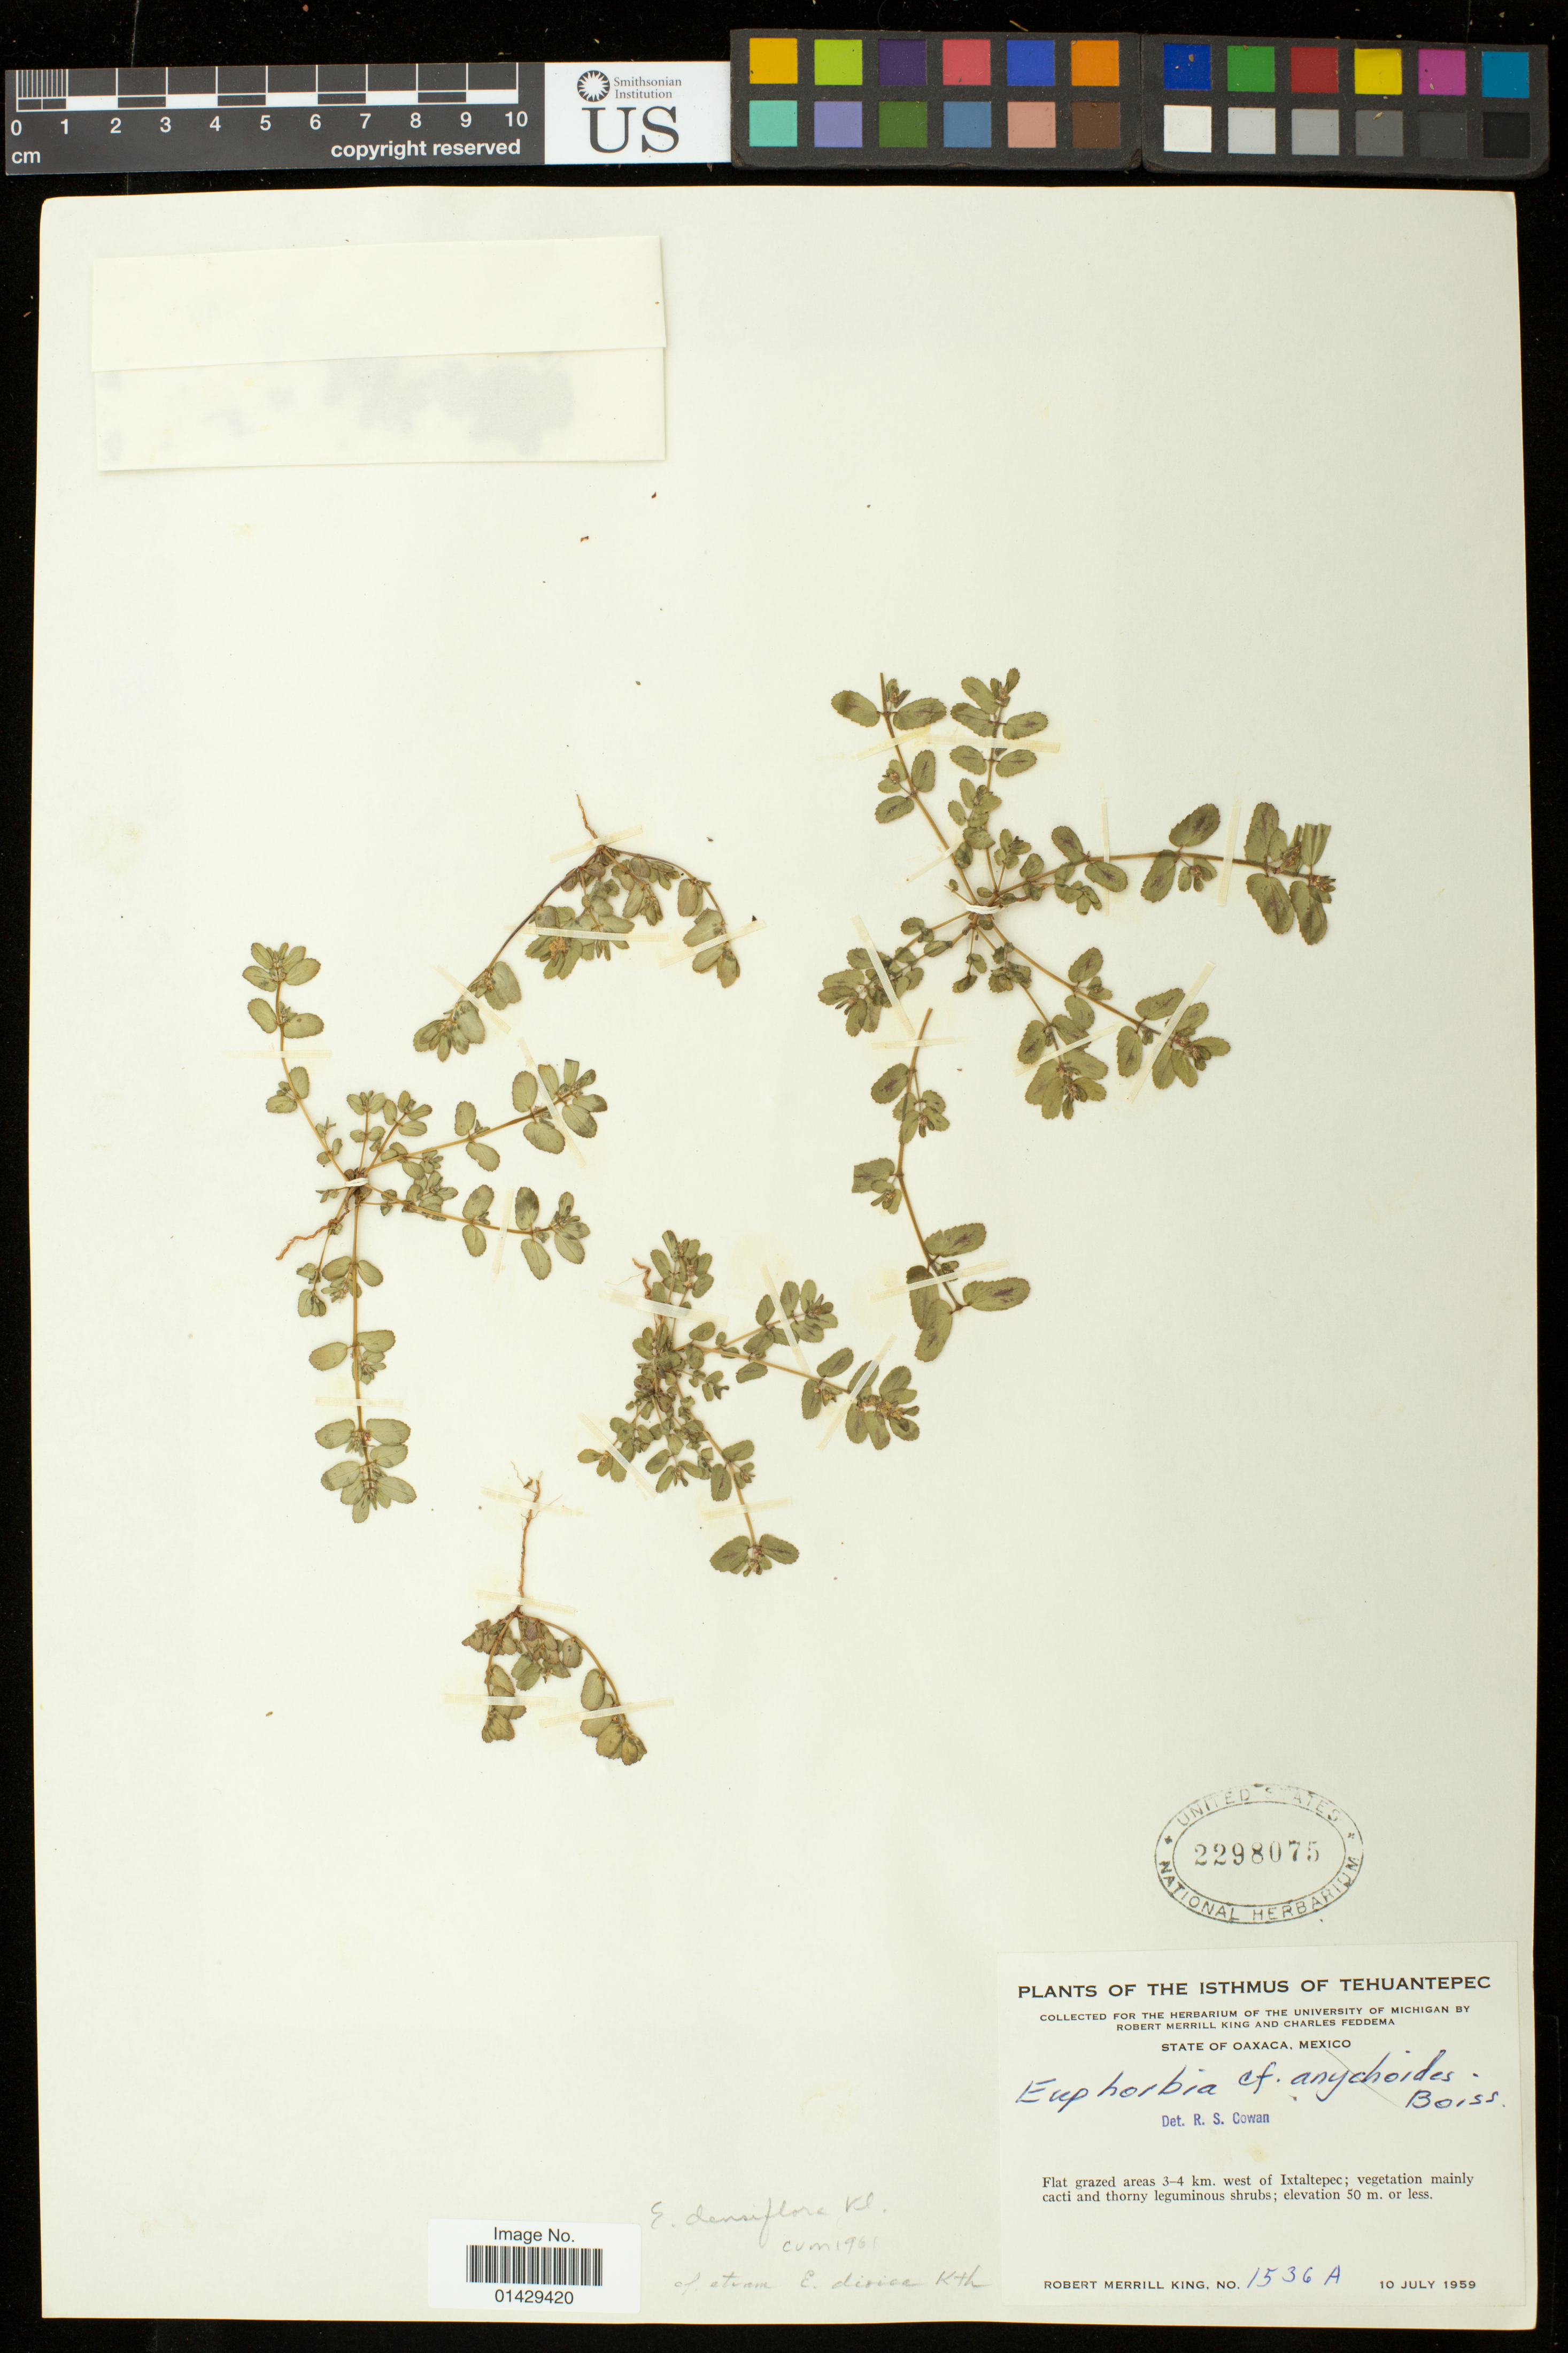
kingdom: Plantae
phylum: Tracheophyta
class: Magnoliopsida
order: Malpighiales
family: Euphorbiaceae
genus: Euphorbia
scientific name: Euphorbia densiflora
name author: (Klotzsch & Garcke) Klotzsch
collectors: R. M. King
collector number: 1536A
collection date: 1959-07-10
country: Mexico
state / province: Oaxaca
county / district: Tehuantepec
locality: Flat grazed areas 3-4 km. west of Ixtaltepec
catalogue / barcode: US 2298075